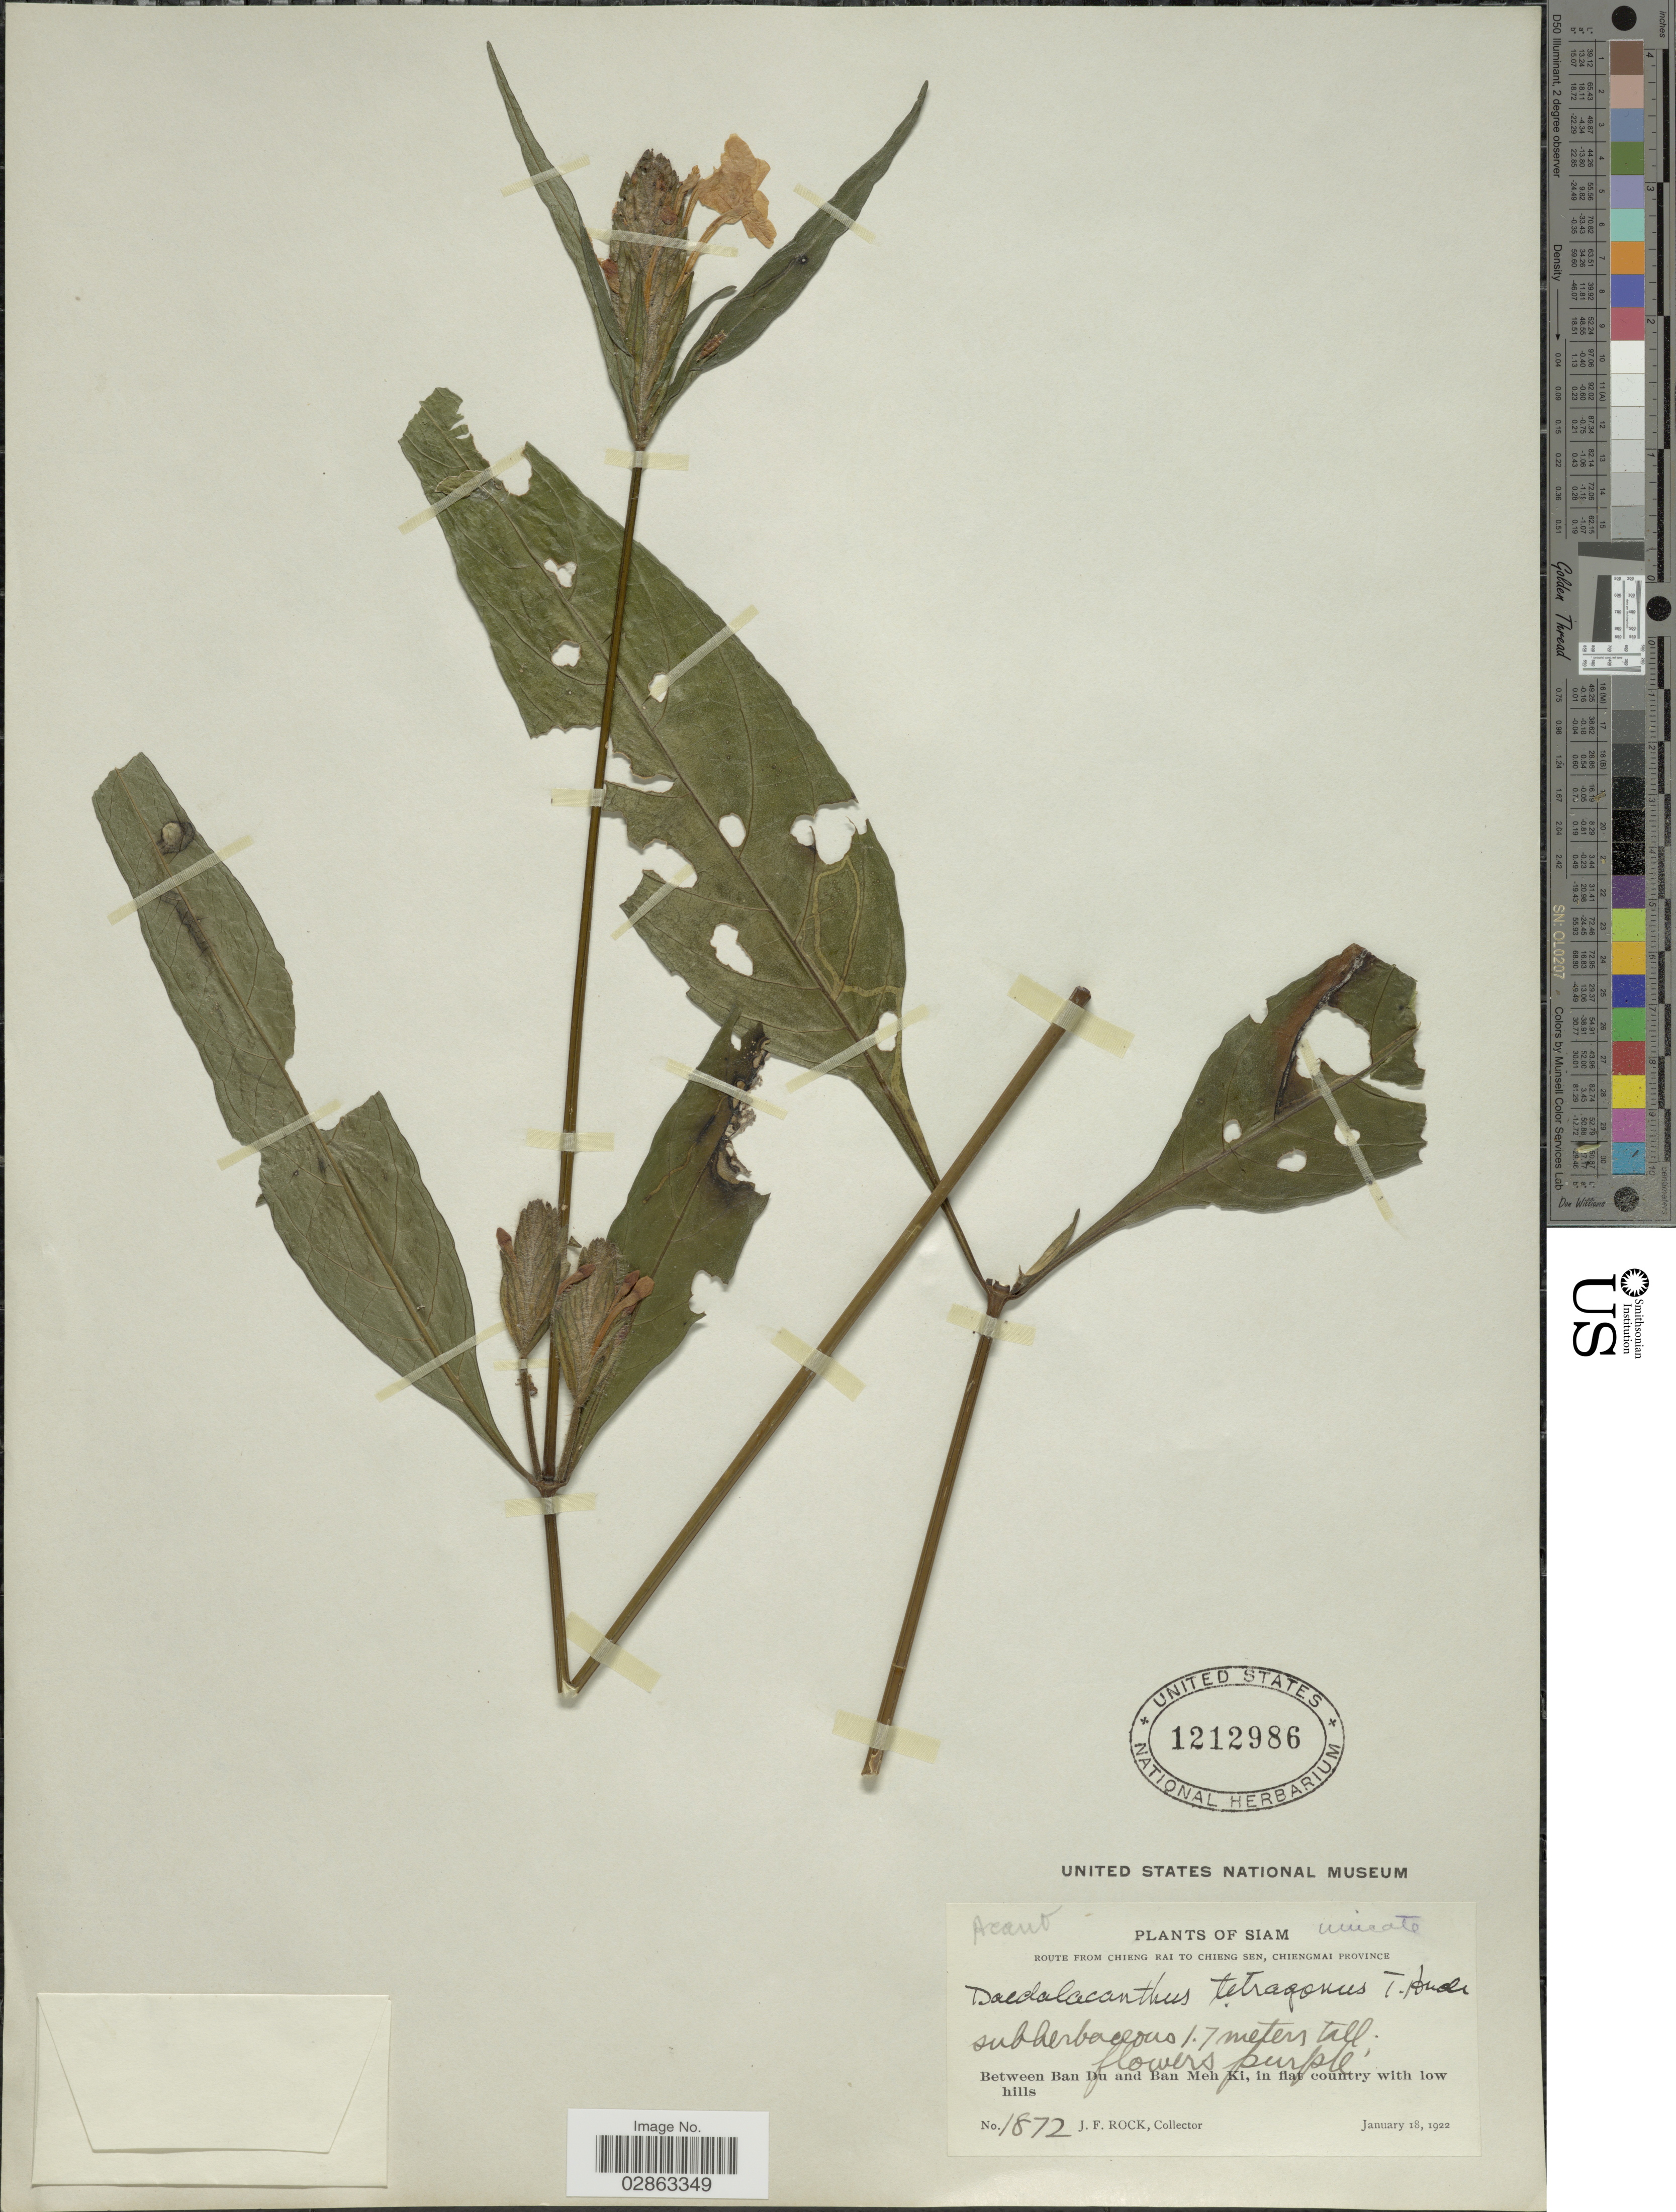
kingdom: Plantae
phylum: Tracheophyta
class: Magnoliopsida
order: Lamiales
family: Acanthaceae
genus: Eranthemum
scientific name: Eranthemum tetragonum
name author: Wall. ex Nees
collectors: J. Rock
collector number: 1872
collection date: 1922-01-18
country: Thailand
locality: Siam. Route from Chien Rai to Chieng Sen, Chiengmai Province. Between Ban Du and Ban Meh Ki.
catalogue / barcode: US 1212986